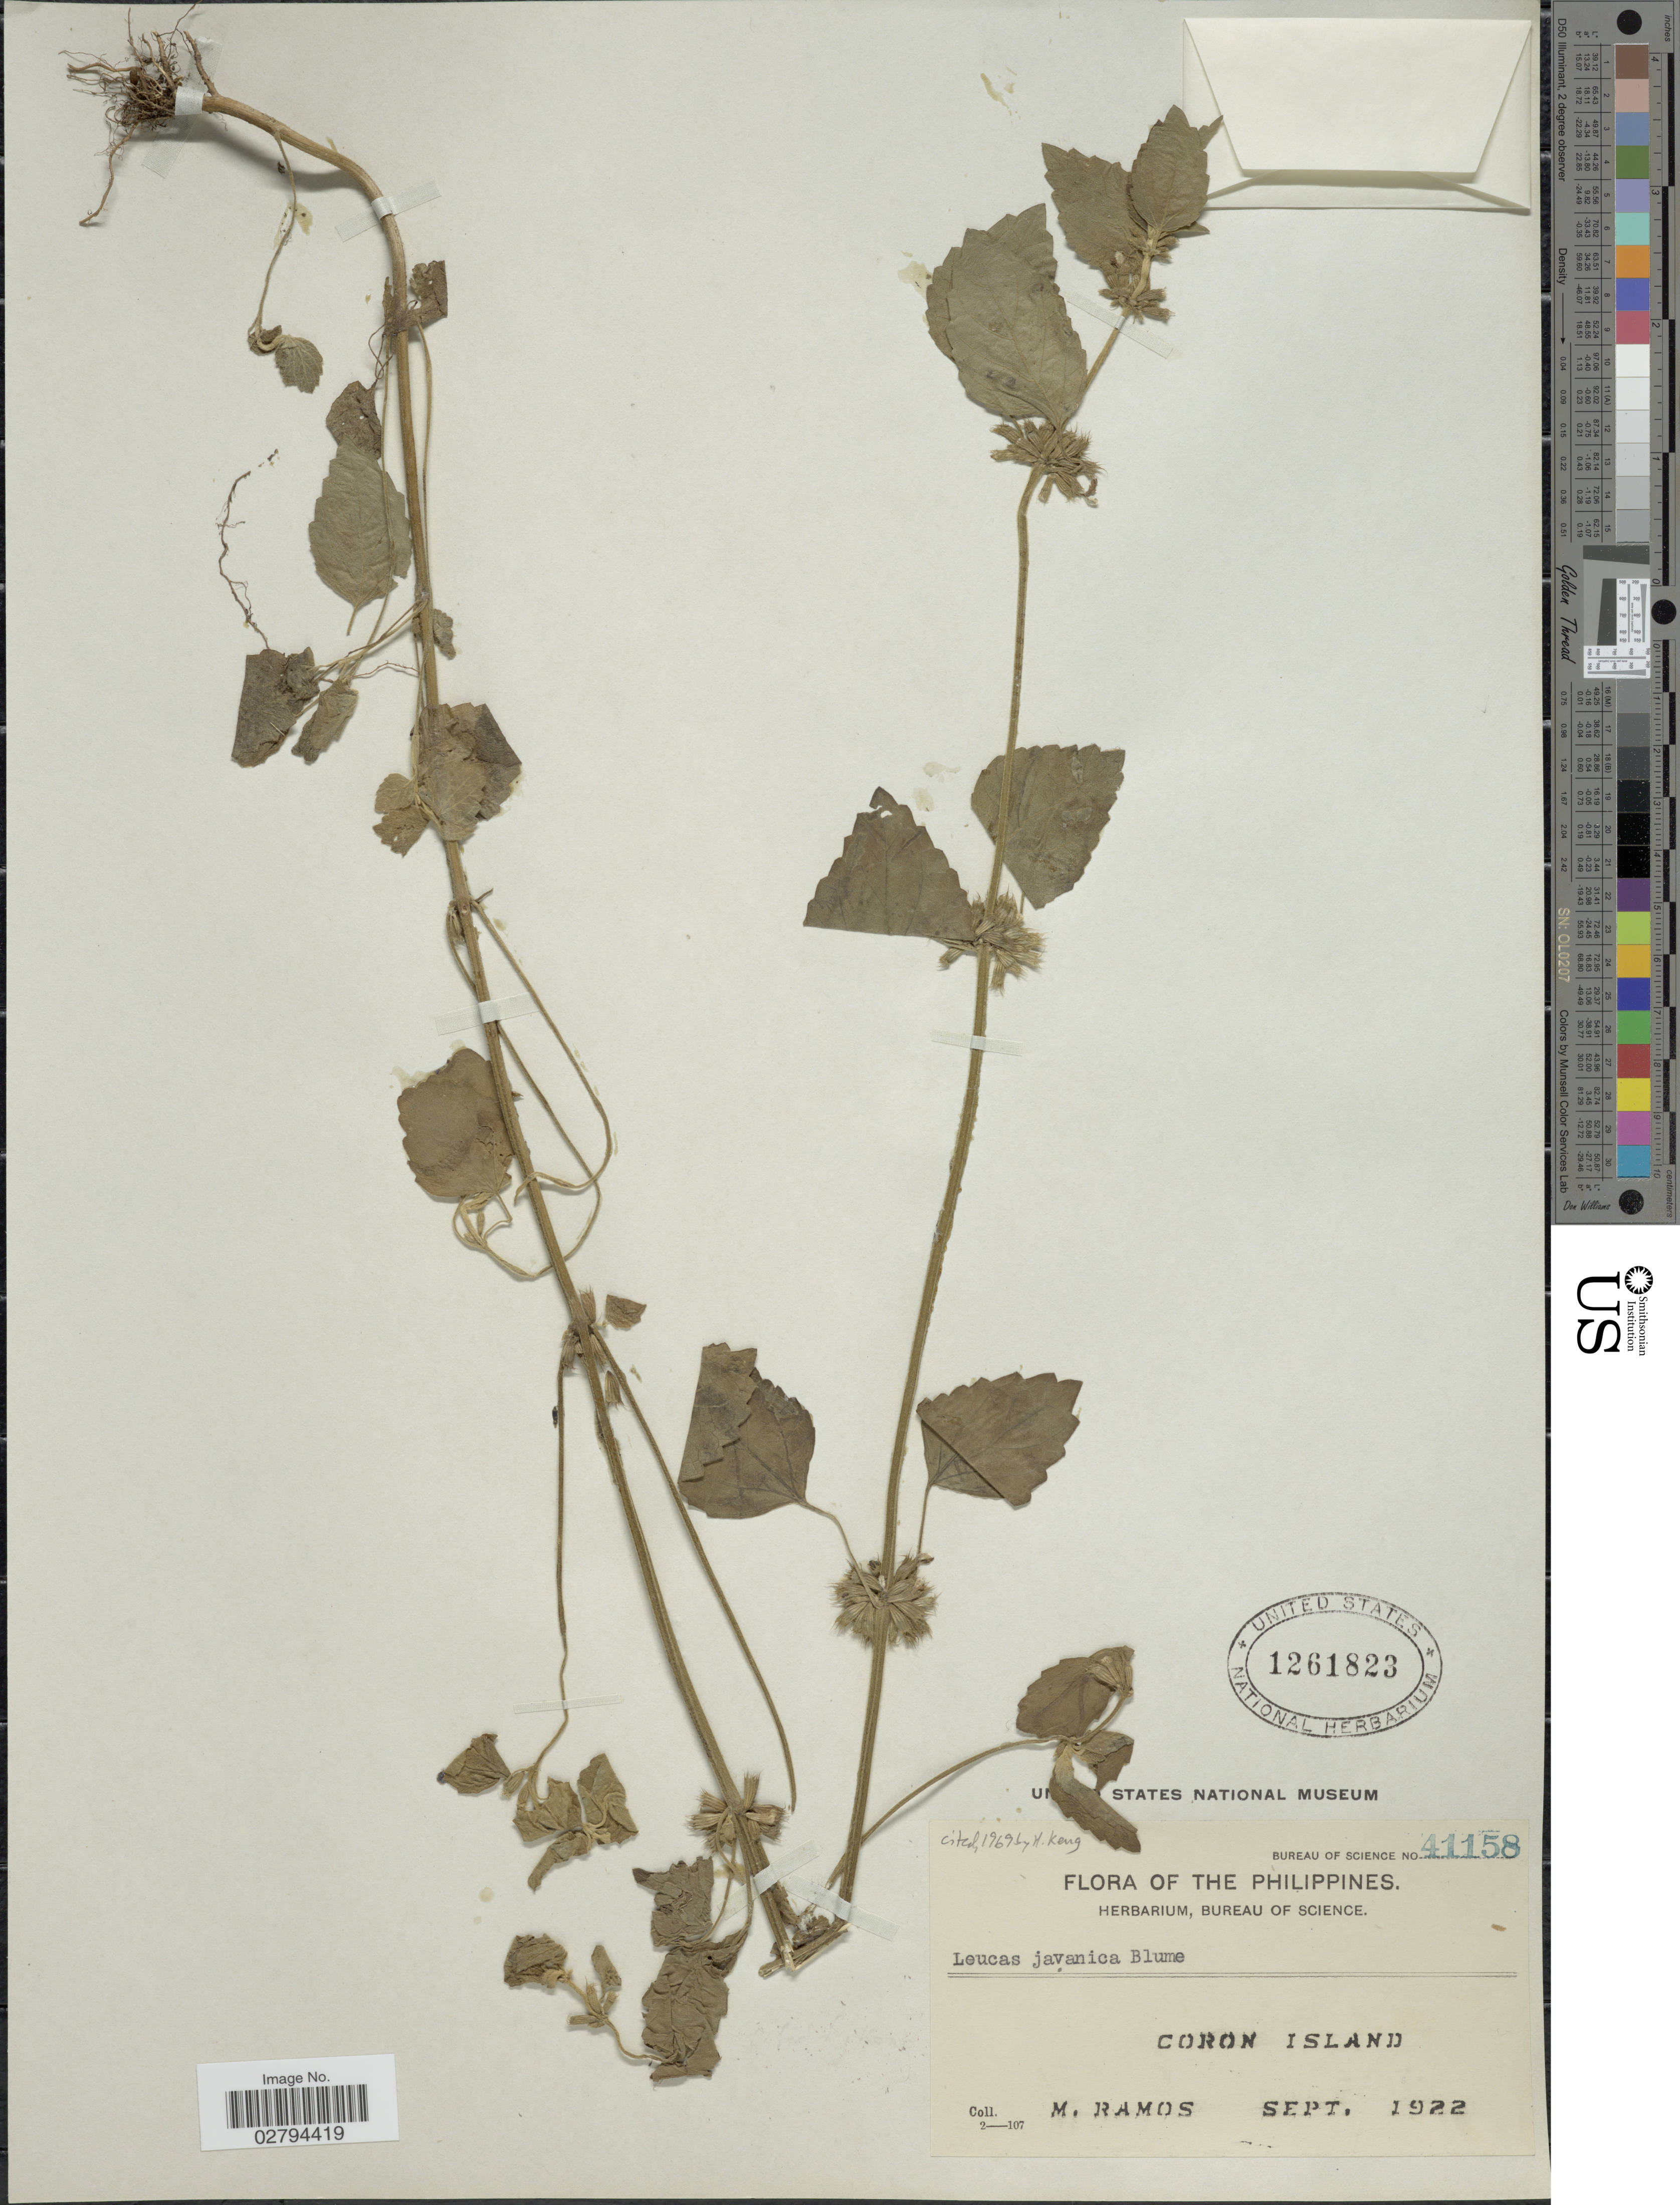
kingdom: Plantae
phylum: Tracheophyta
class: Magnoliopsida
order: Lamiales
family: Lamiaceae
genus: Leucas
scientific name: Leucas javanica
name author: Benth.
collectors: M. Ramos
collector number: Bureau of Science 41158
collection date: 1922-09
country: Philippines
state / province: Mimaropa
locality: Coron Island.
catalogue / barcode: US 1261823